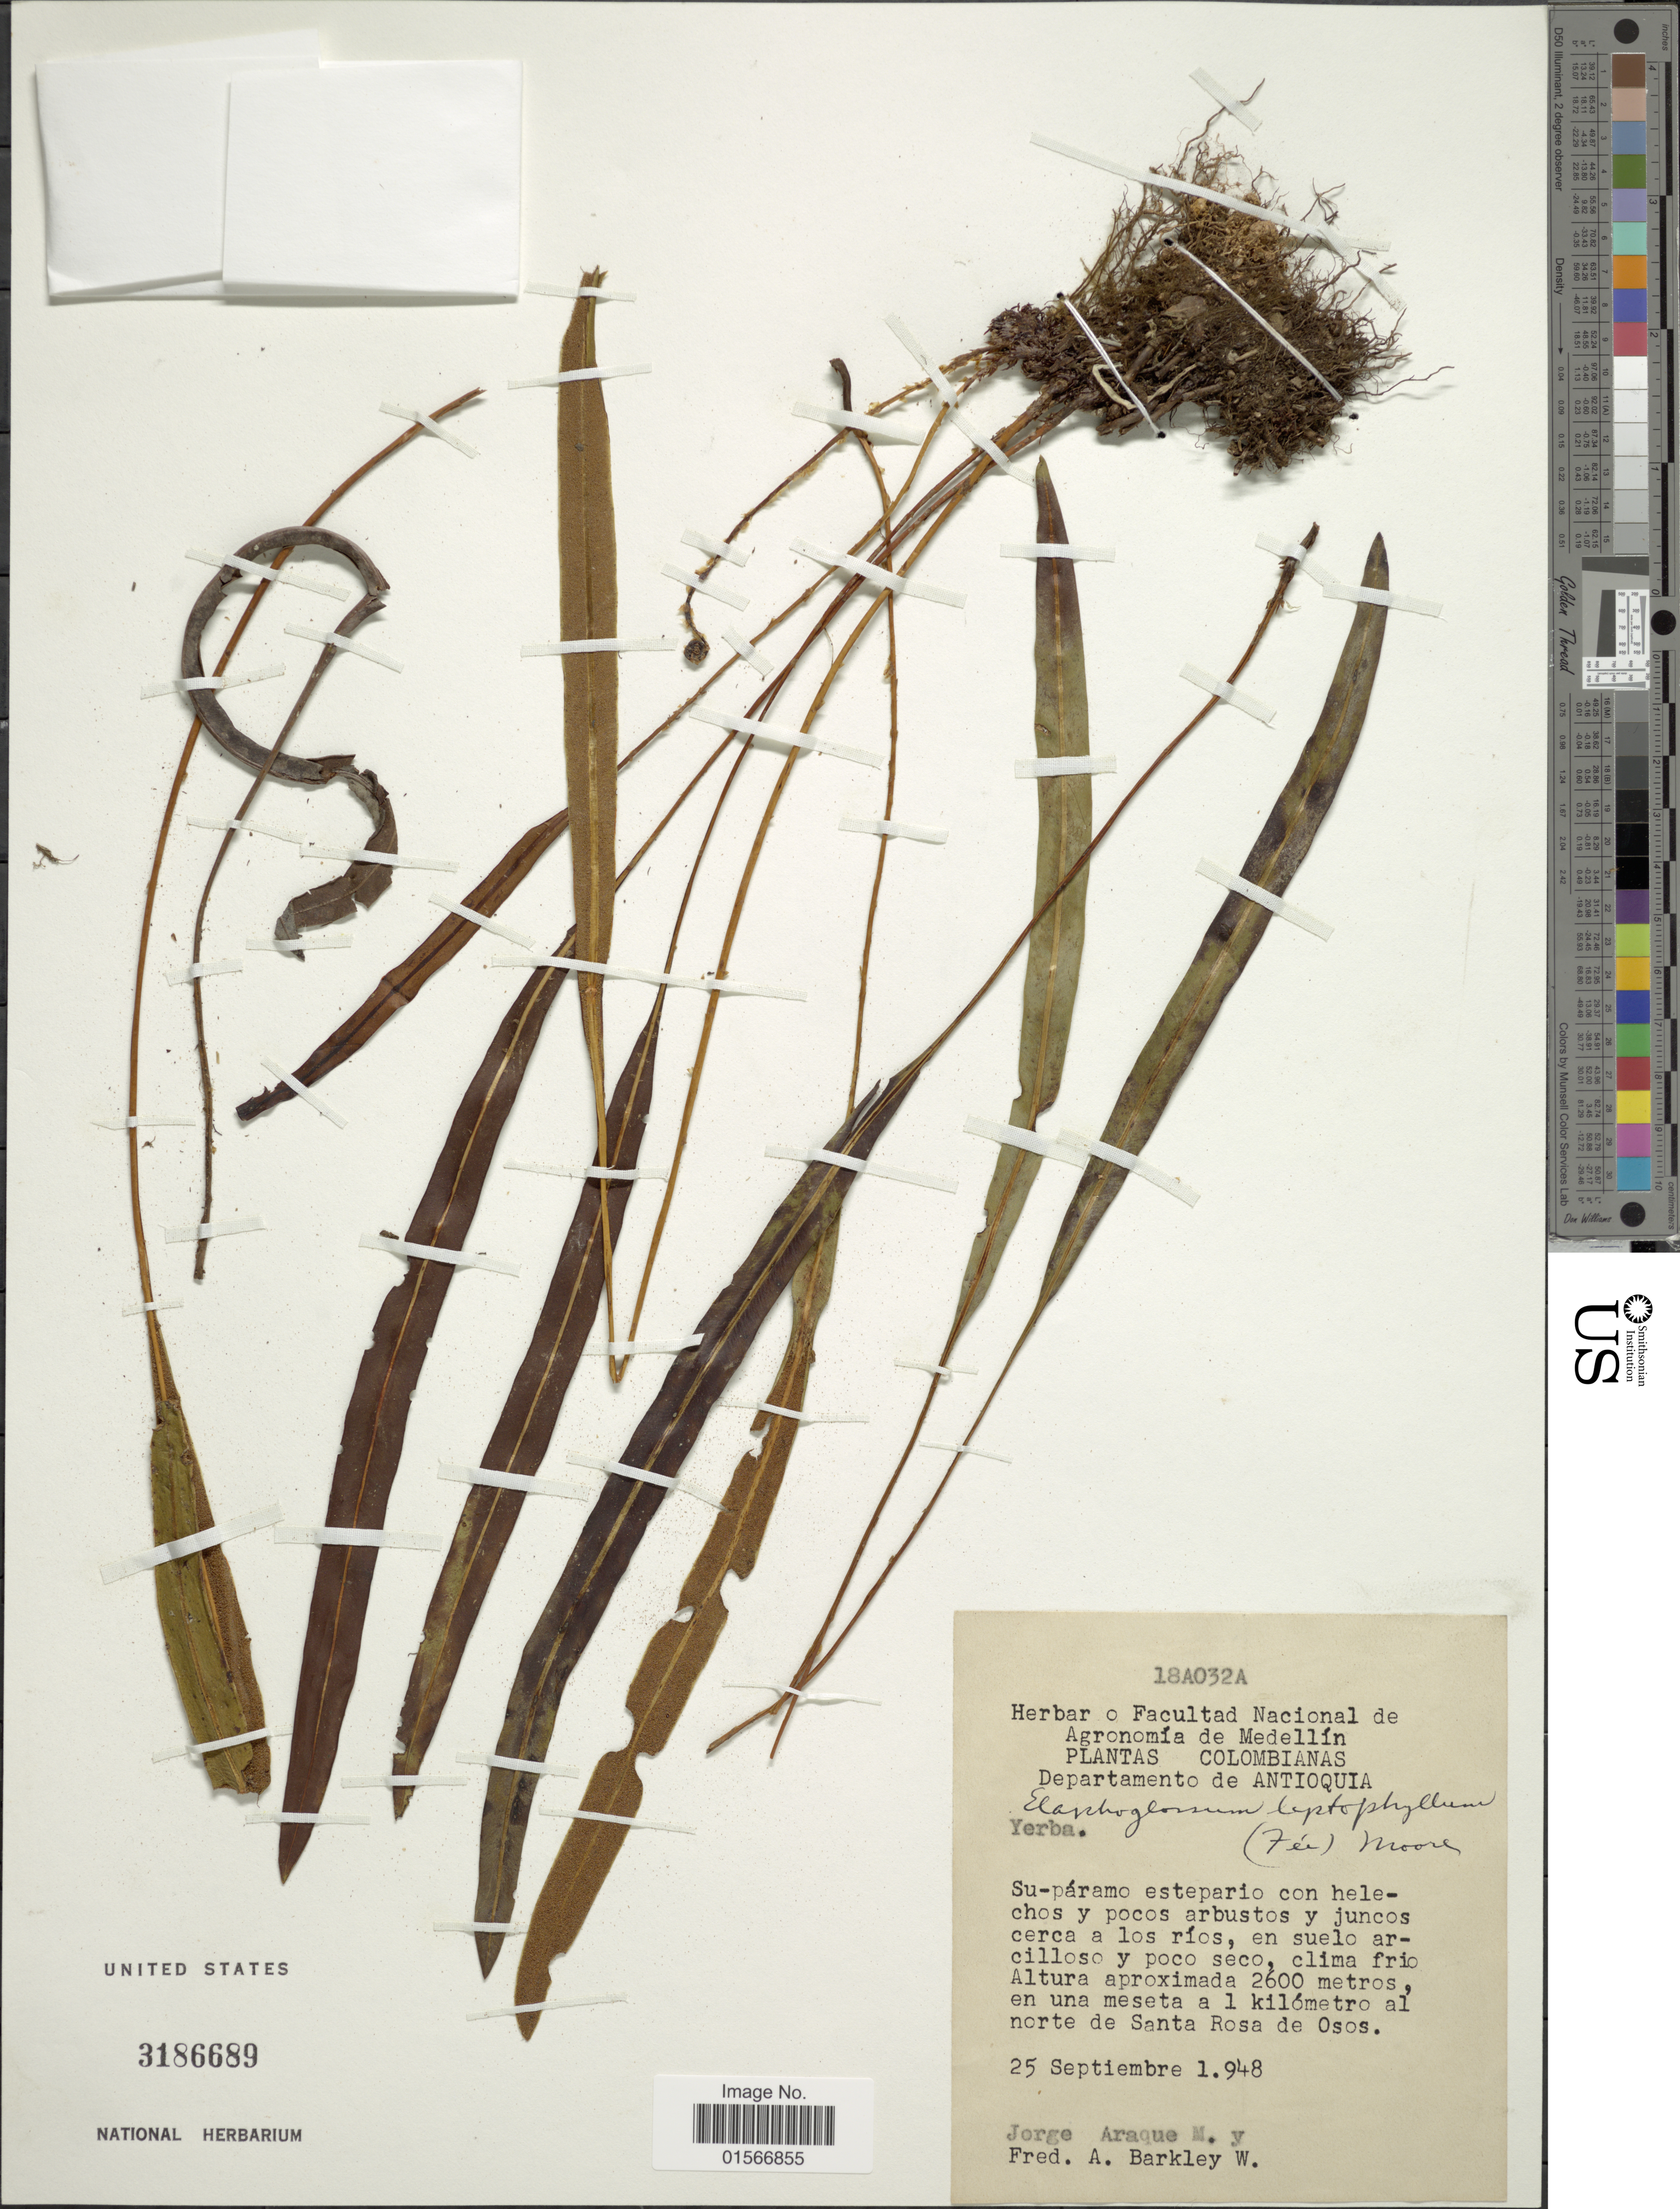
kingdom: Plantae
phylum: Tracheophyta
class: Polypodiopsida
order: Polypodiales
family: Dryopteridaceae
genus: Elaphoglossum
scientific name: Elaphoglossum leptophyllum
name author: (Fée) T. Moore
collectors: J. Araque Molina & F. A. Barkley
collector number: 18A032A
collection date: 1948-09-25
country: Colombia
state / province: Antioquia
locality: Departmento de Antioquia, en una meseta a 1 kilómetro al norte de Santa Rosa de Osos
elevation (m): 2600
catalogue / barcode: US 3186689